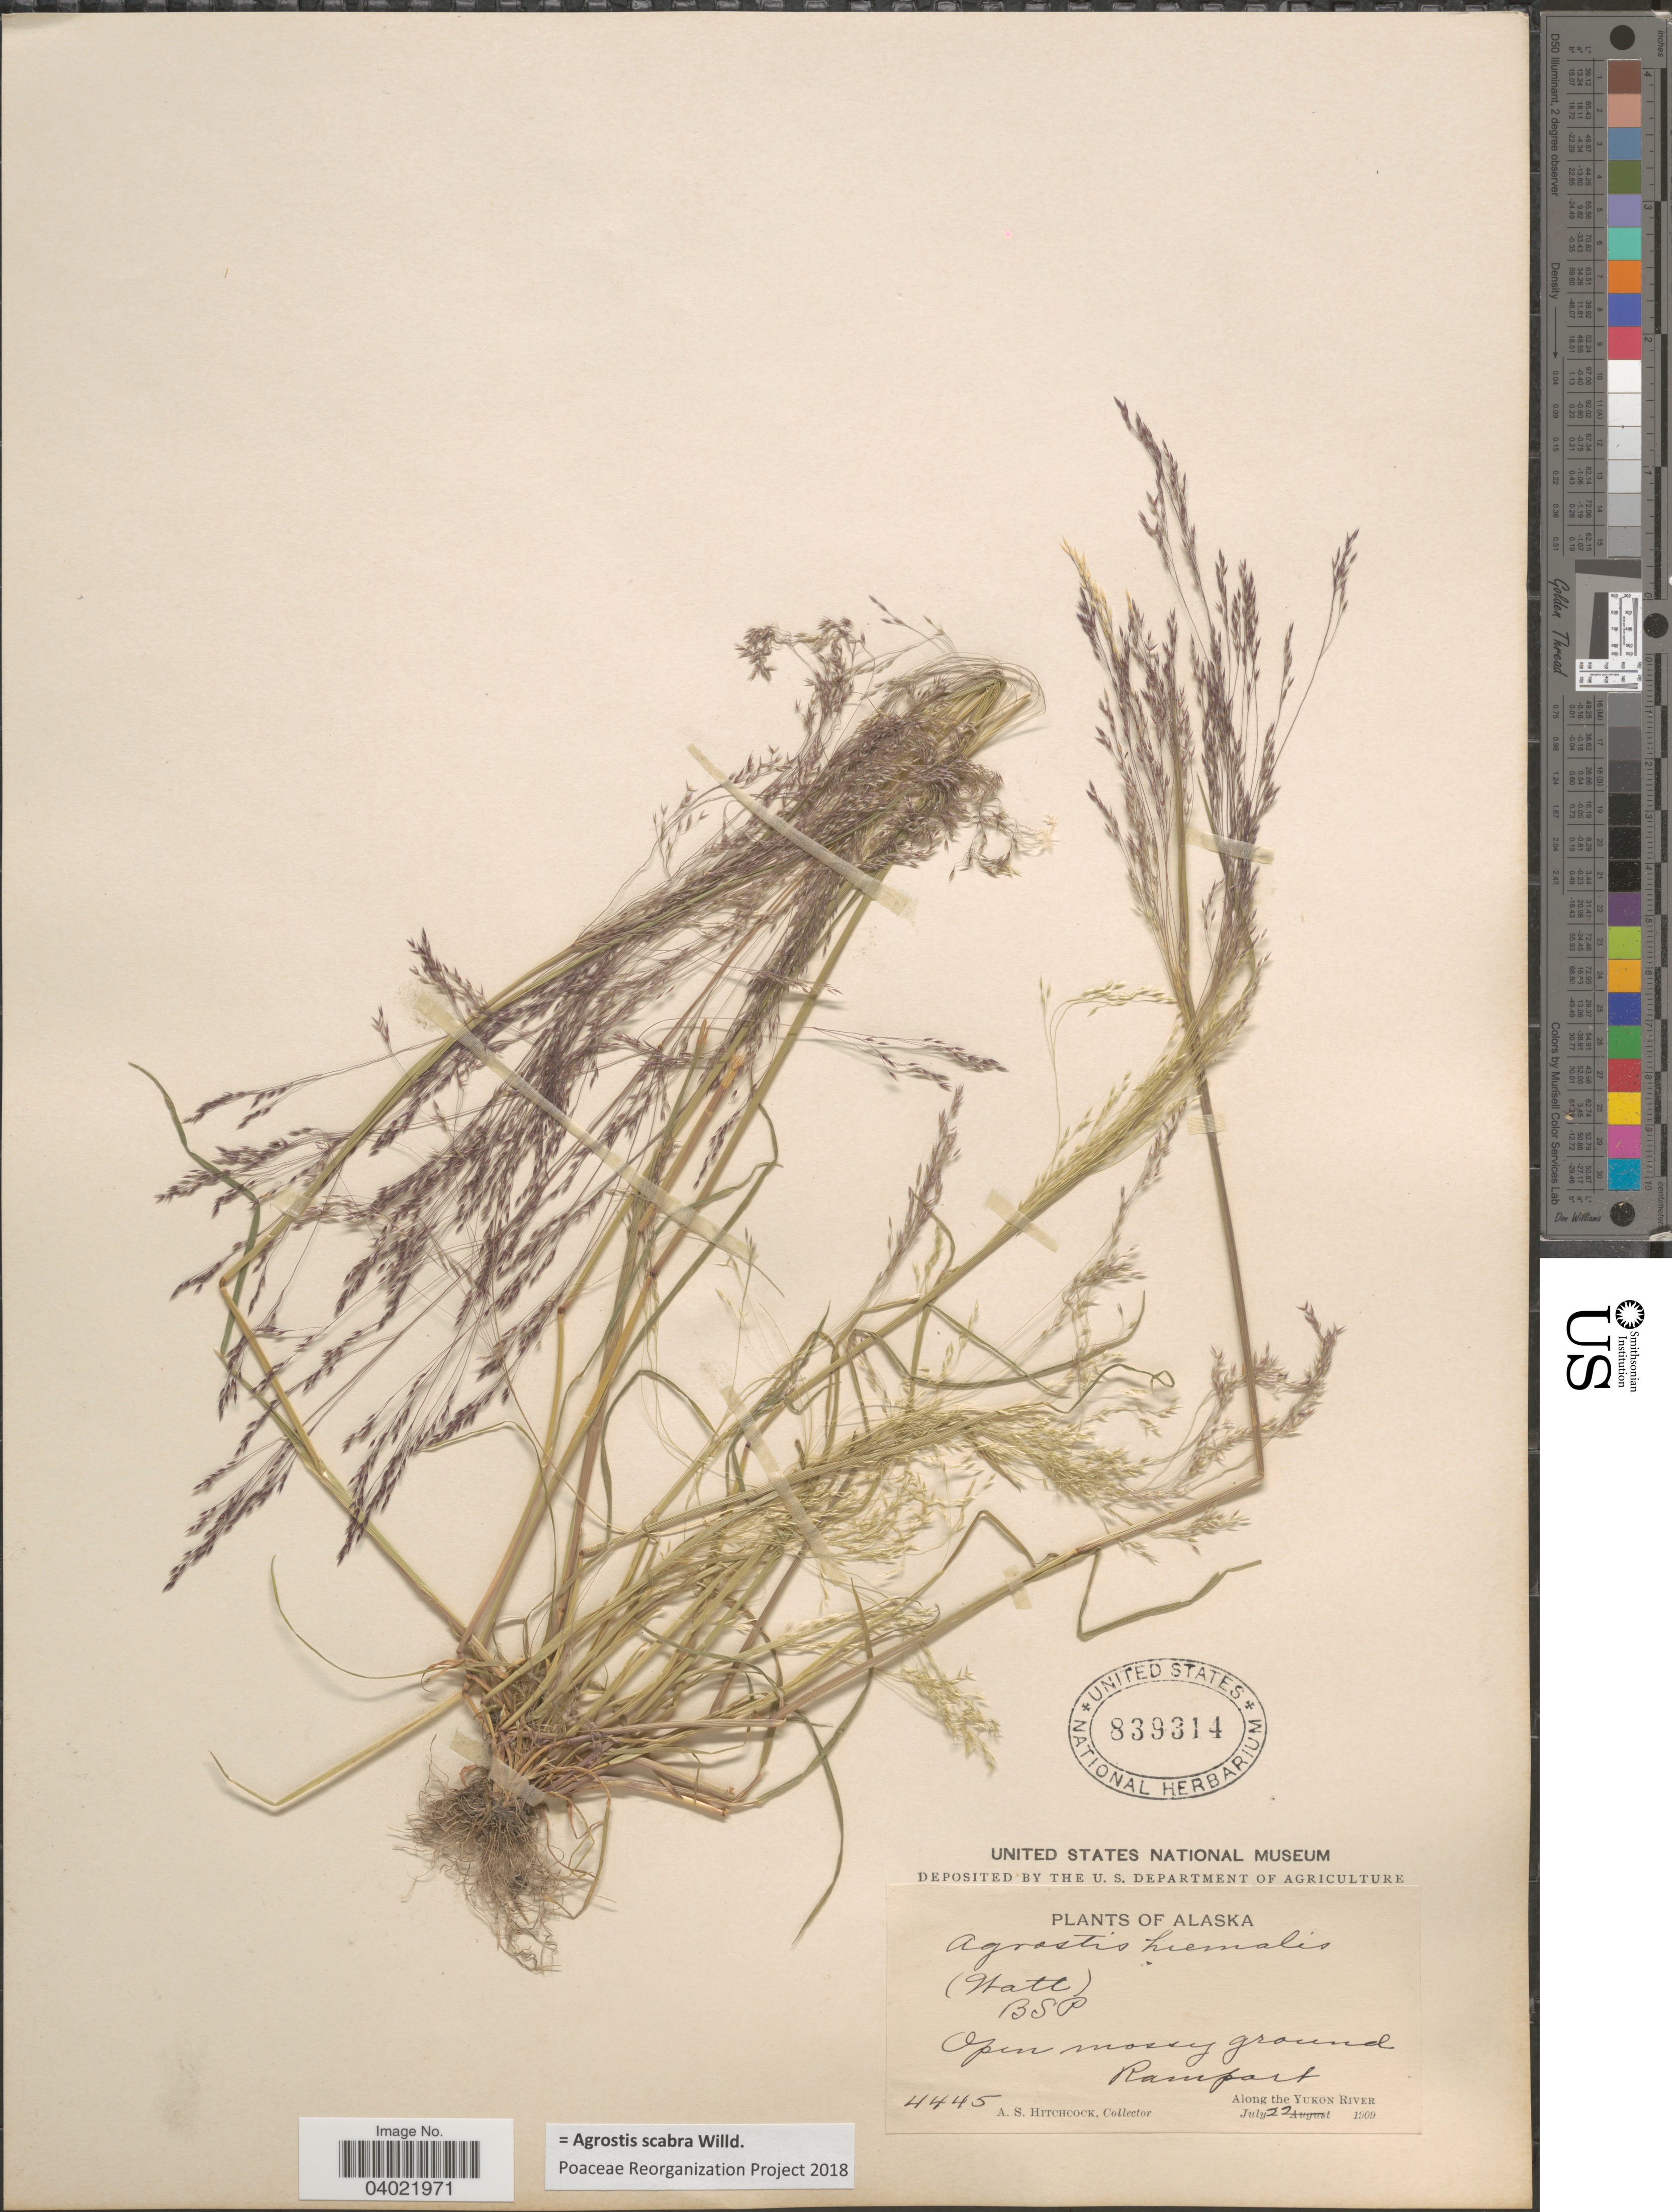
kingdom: Plantae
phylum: Tracheophyta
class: Liliopsida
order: Poales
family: Poaceae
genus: Agrostis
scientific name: Agrostis scabra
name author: Willd.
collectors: A. S. Hitchcock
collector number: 4445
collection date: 1909-07-22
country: United States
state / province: Alaska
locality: Rampart. Along the Yukon River.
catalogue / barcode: US 839314